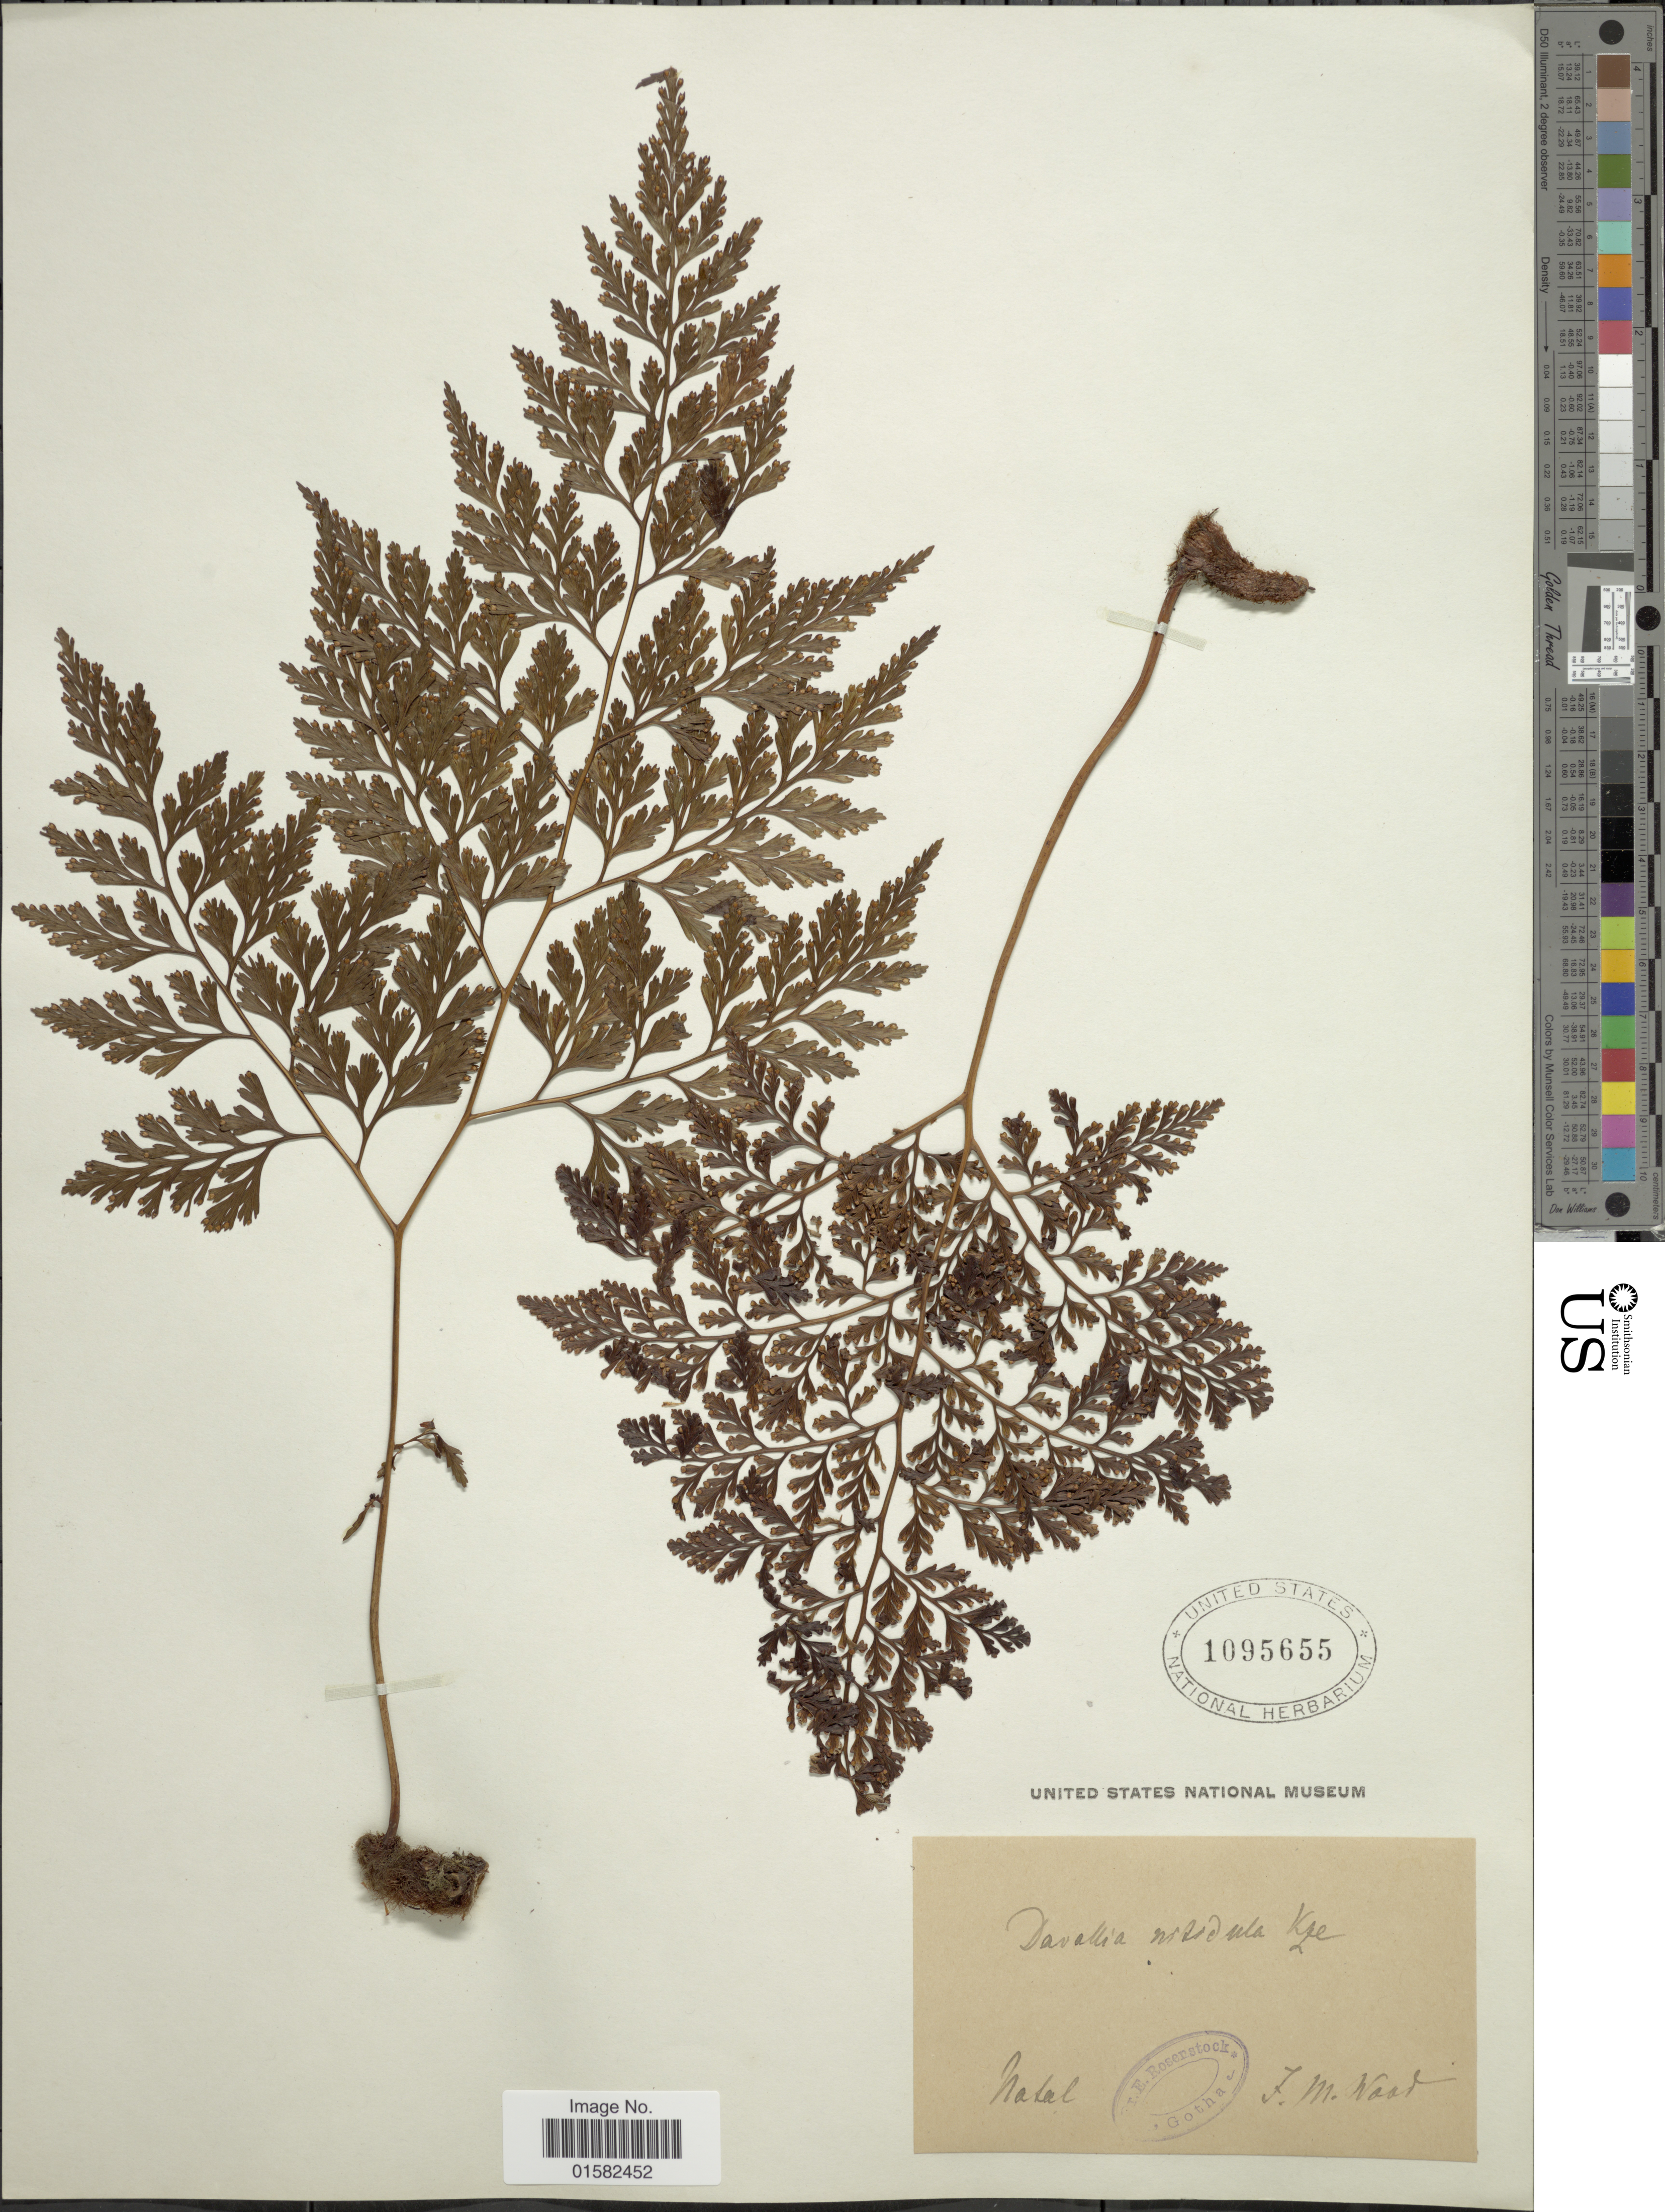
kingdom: Plantae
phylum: Tracheophyta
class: Polypodiopsida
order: Polypodiales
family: Davalliaceae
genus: Wibelia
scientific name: Wibelia chaerophylloides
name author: (Poir.) M. Kato & Tsutsumi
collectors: J. M. Wood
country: South Africa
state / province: KwaZulu-Natal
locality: Natal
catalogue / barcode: US 1095655